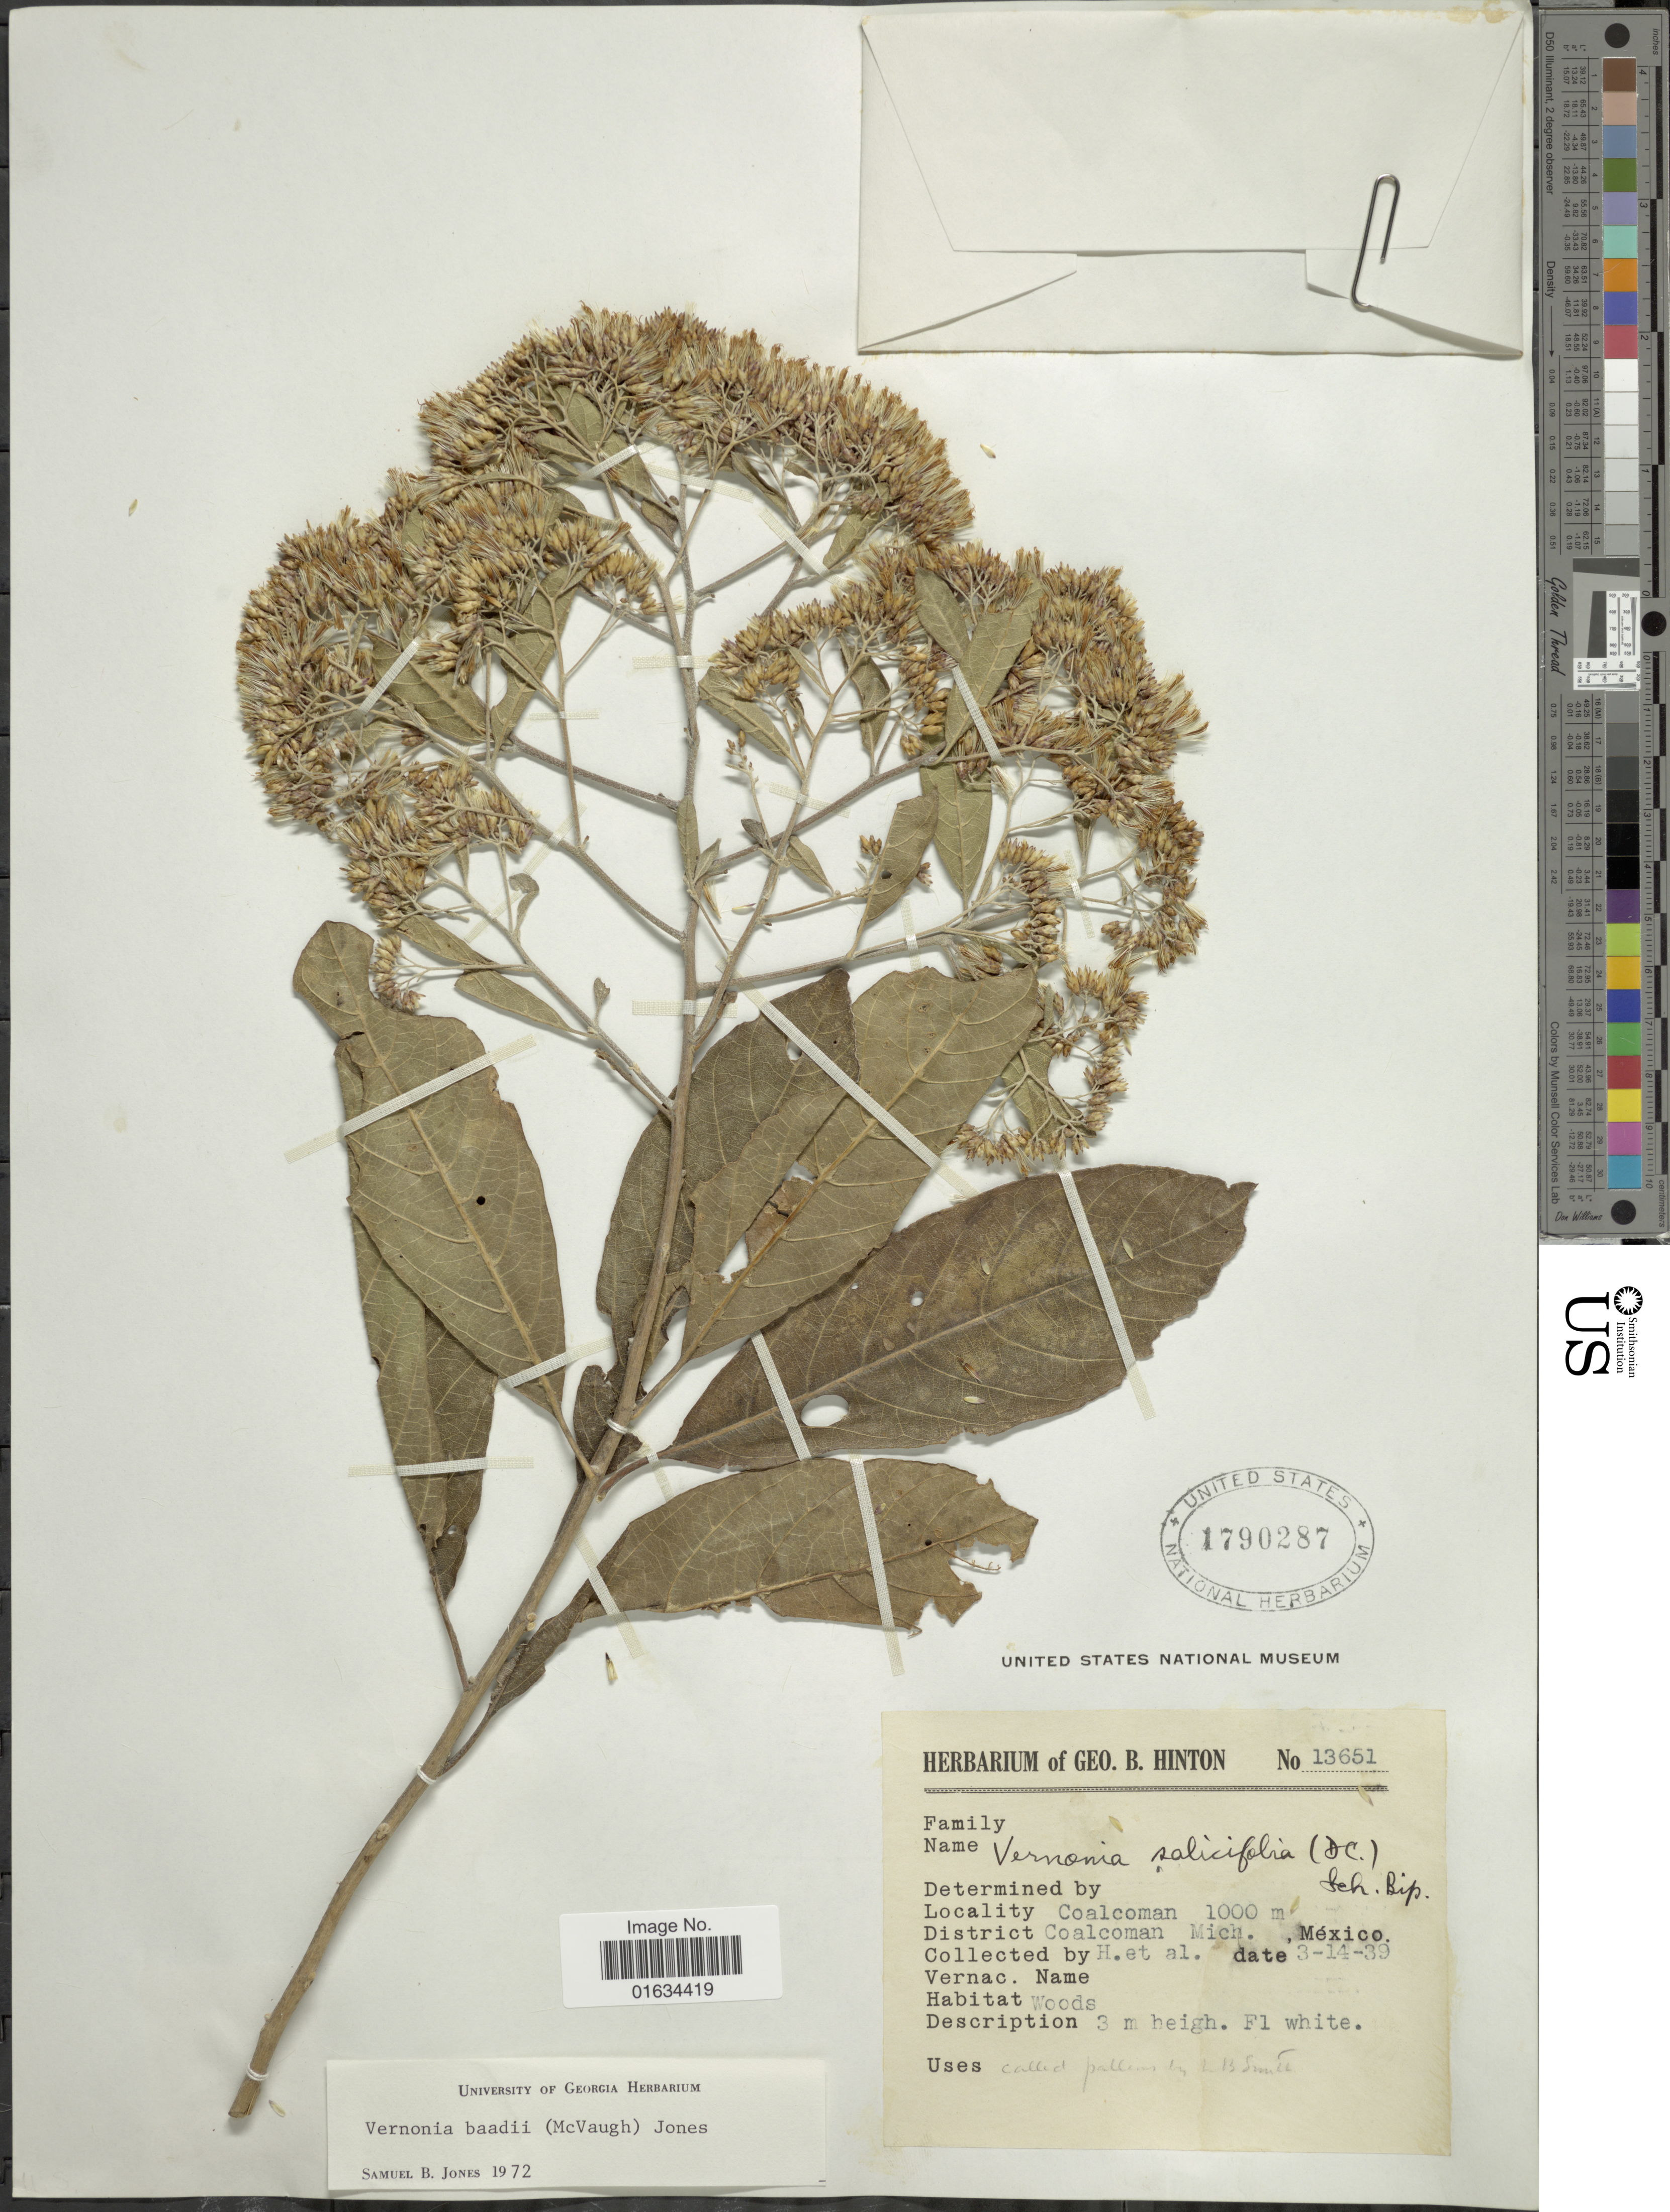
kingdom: Plantae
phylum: Tracheophyta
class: Magnoliopsida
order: Asterales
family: Asteraceae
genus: Critoniopsis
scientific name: Critoniopsis baadii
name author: (Mc Vaugh) H. Rob.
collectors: G. B. Hinton & et al.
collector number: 13651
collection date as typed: Transcribed d/m/y: 14/3/39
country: Mexico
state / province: Michoacán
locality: Coalcoman. District Coalcoman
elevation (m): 1000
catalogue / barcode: US 1790287